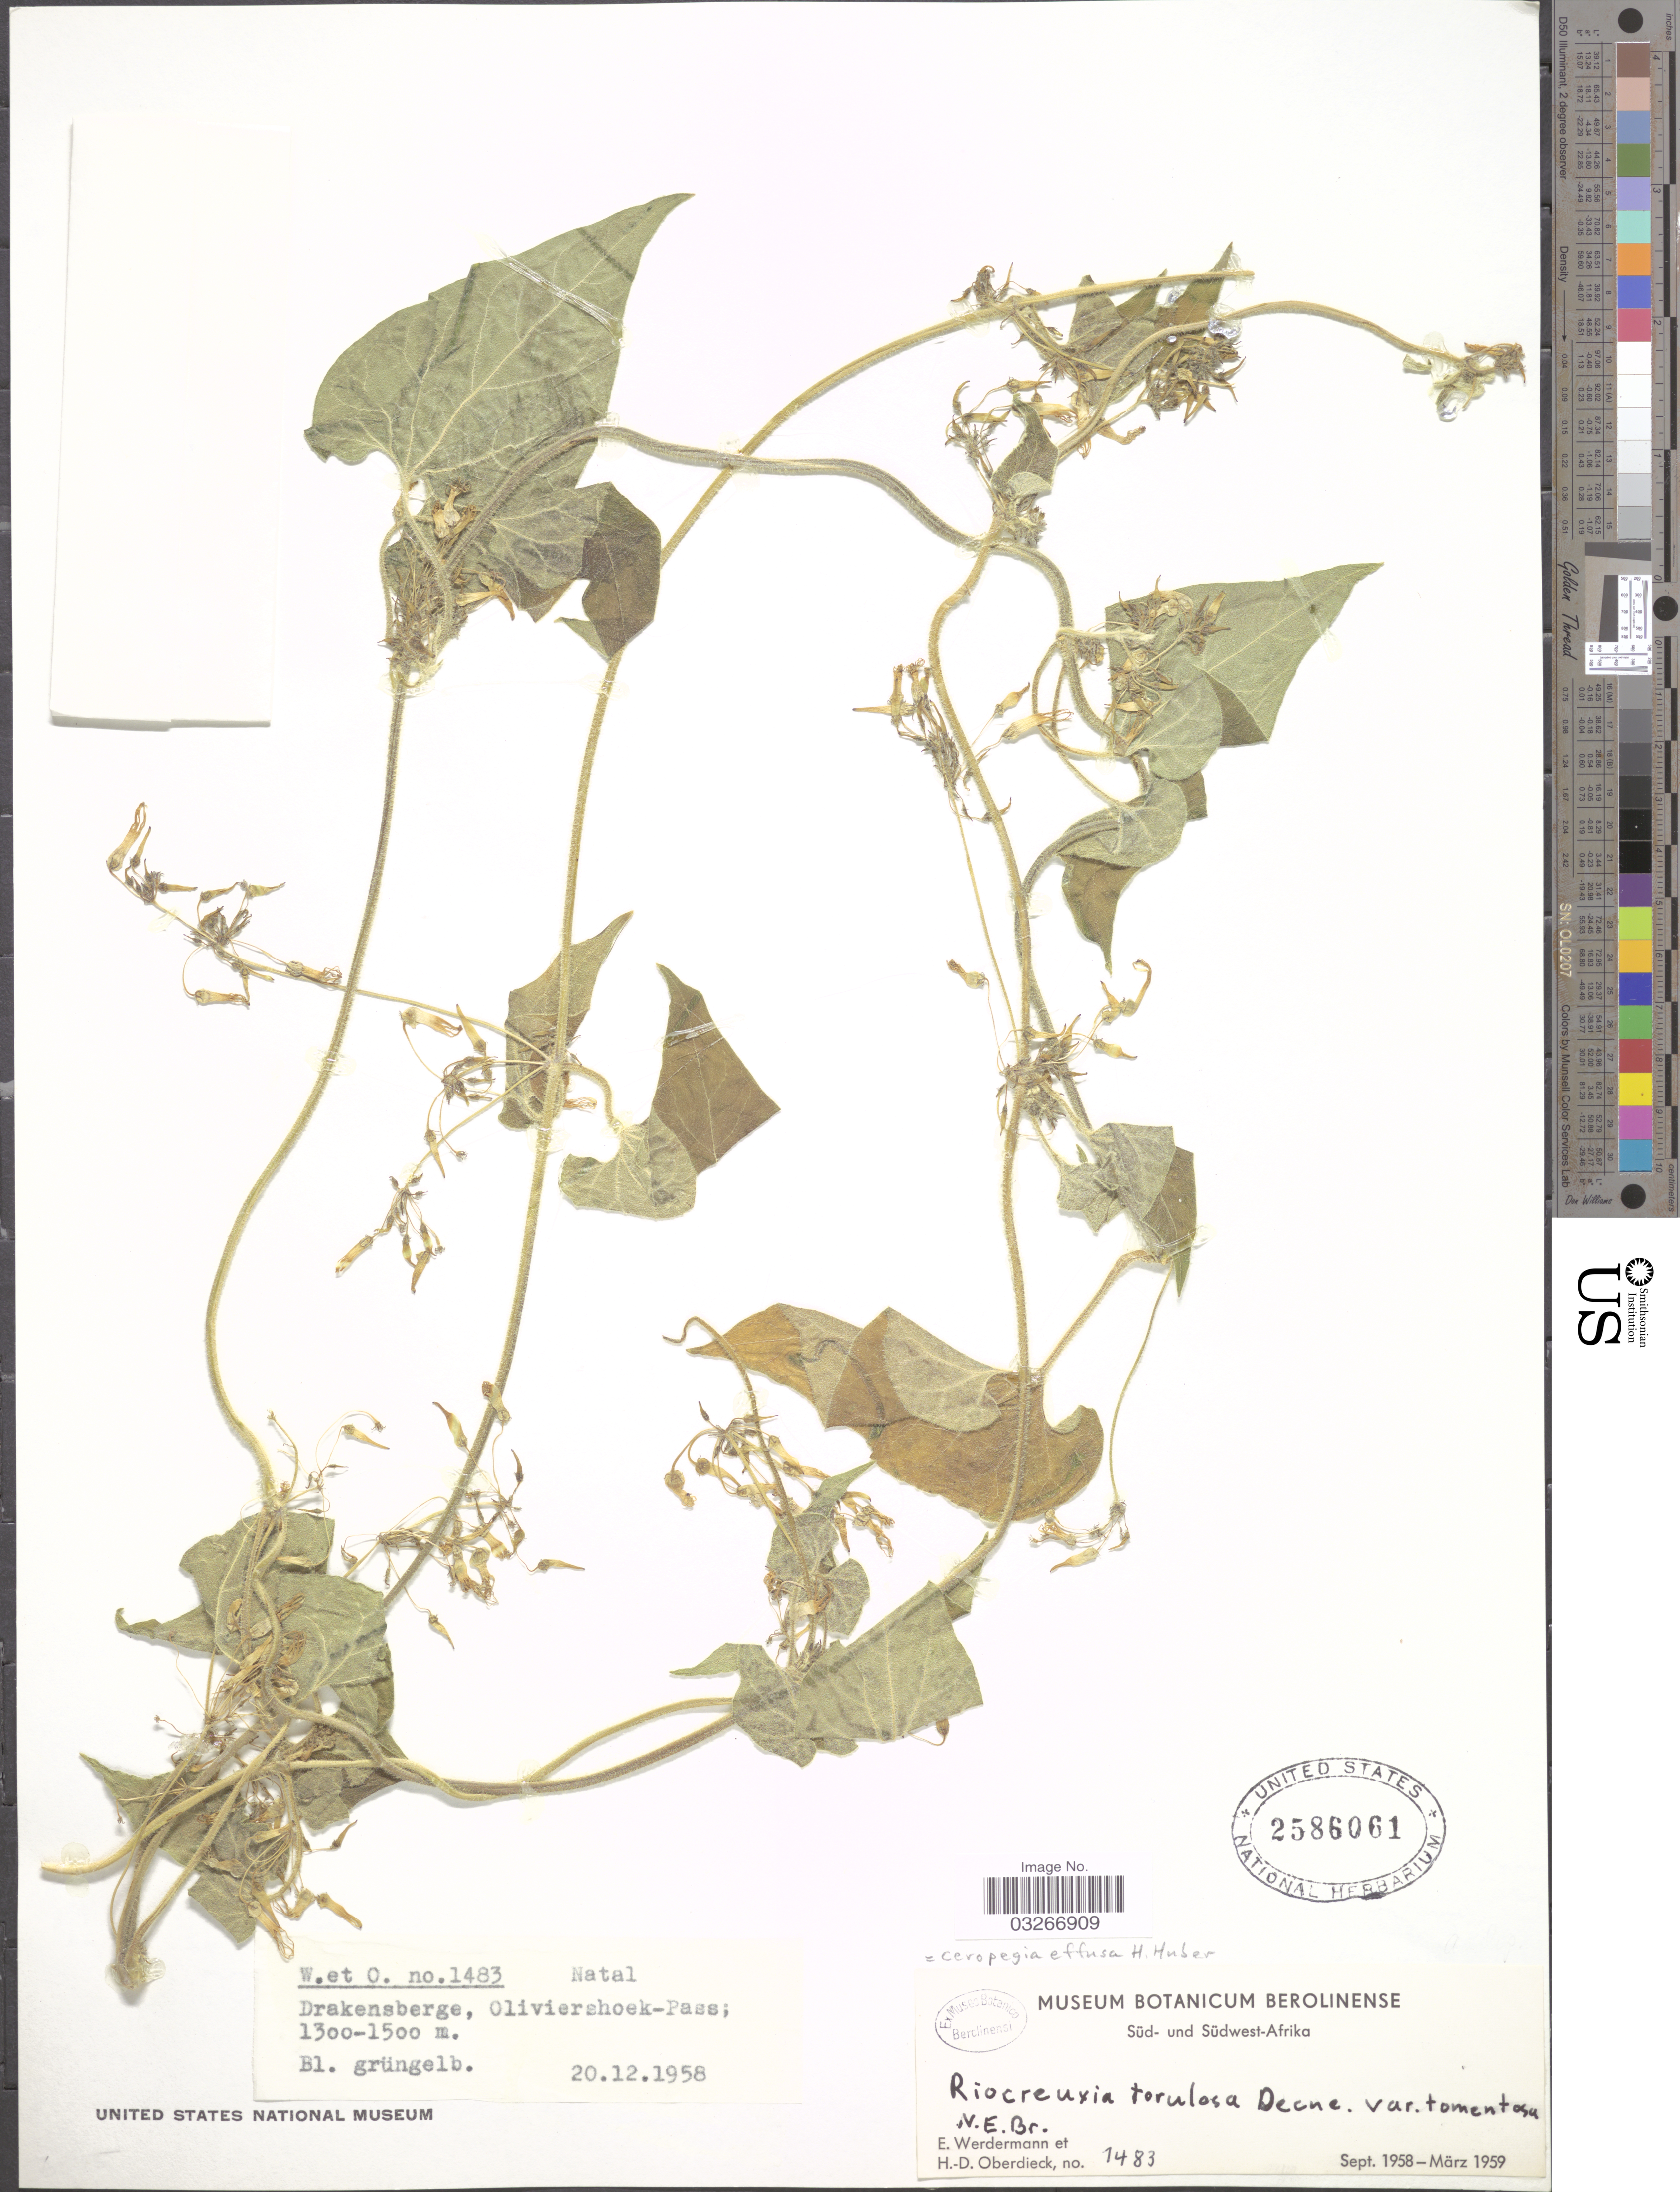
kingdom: Plantae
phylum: Tracheophyta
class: Magnoliopsida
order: Gentianales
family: Apocynaceae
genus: Ceropegia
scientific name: Ceropegia effusa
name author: Huber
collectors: E. Werdermann & H. Oberdieck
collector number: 1483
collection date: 1958-12-20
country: South Africa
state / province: KwaZulu-Natal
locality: Natal. Drakensberge, Oliviershoek-Pass.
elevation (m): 1300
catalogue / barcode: US 2586061